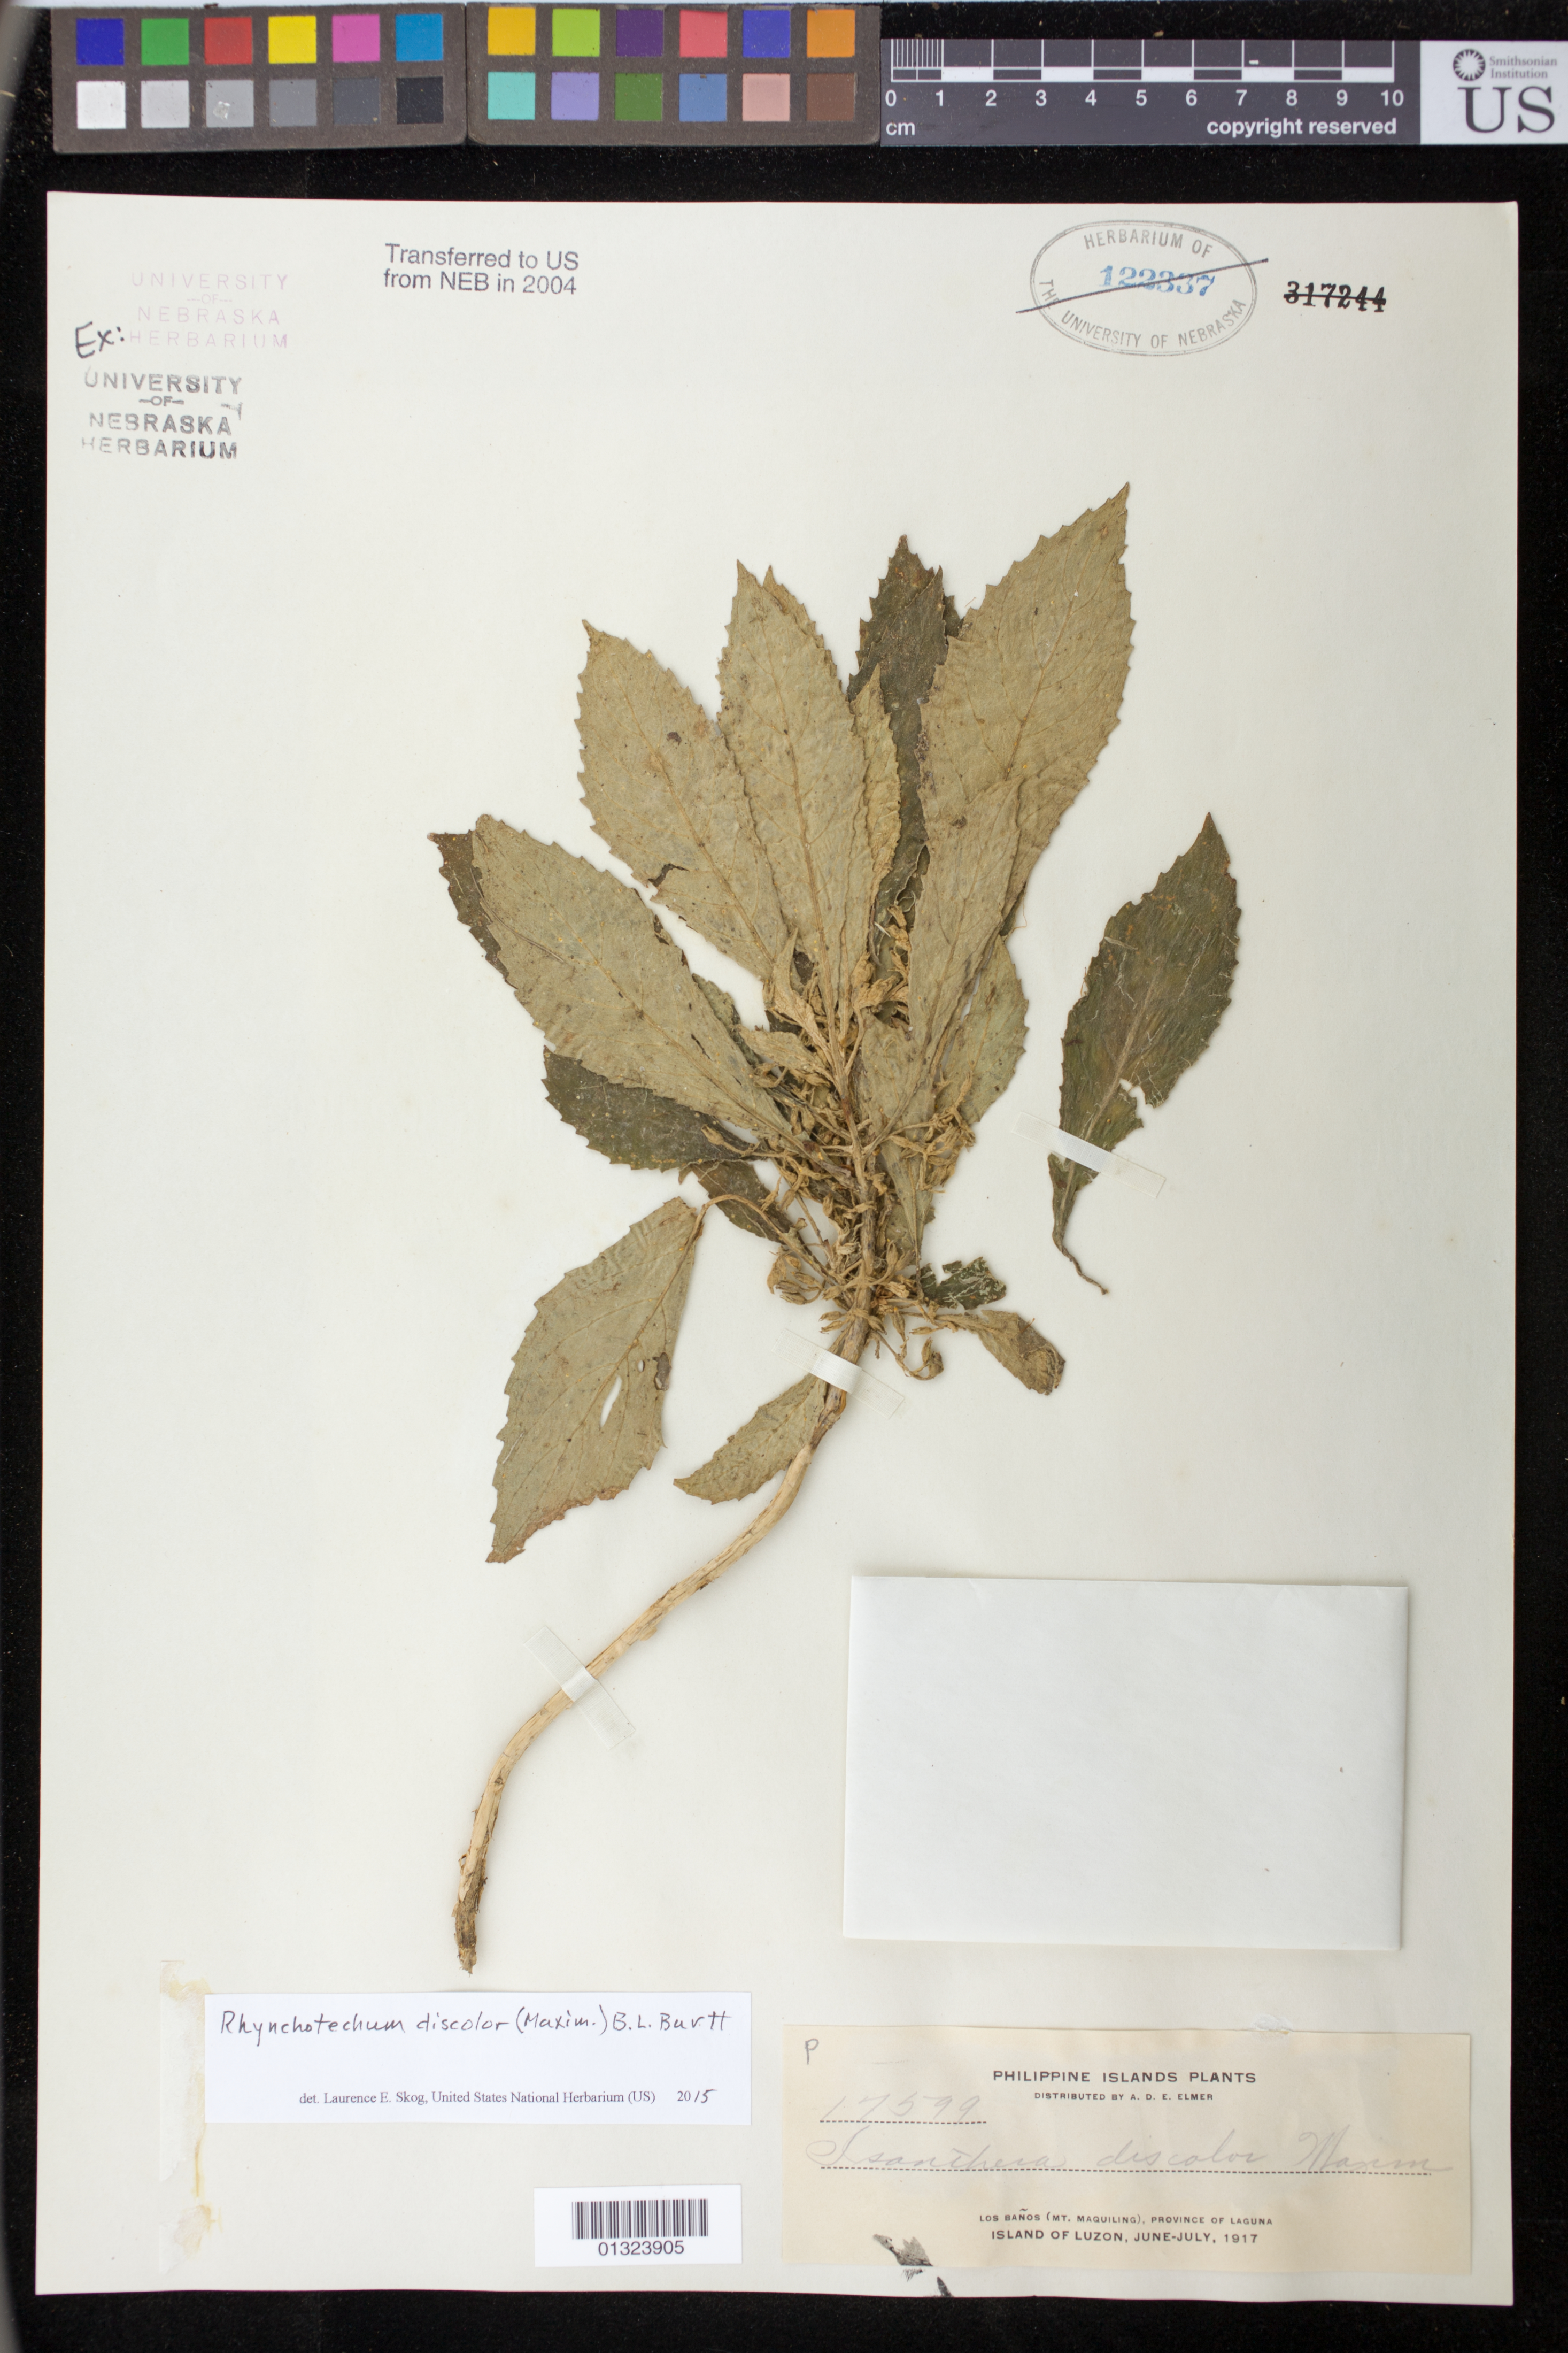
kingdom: Plantae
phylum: Tracheophyta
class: Magnoliopsida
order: Lamiales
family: Gesneriaceae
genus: Rhynchotechum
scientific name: Rhynchotechum discolor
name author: (Maxim.) B.L. Burtt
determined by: Skog, Laurence E.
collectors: A. D. E. Elmer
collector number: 17599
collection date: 1917-06/1917-07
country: Philippines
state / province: Calabarzon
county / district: Laguna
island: Luzon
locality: Los Banos (Mt. Maquiling)